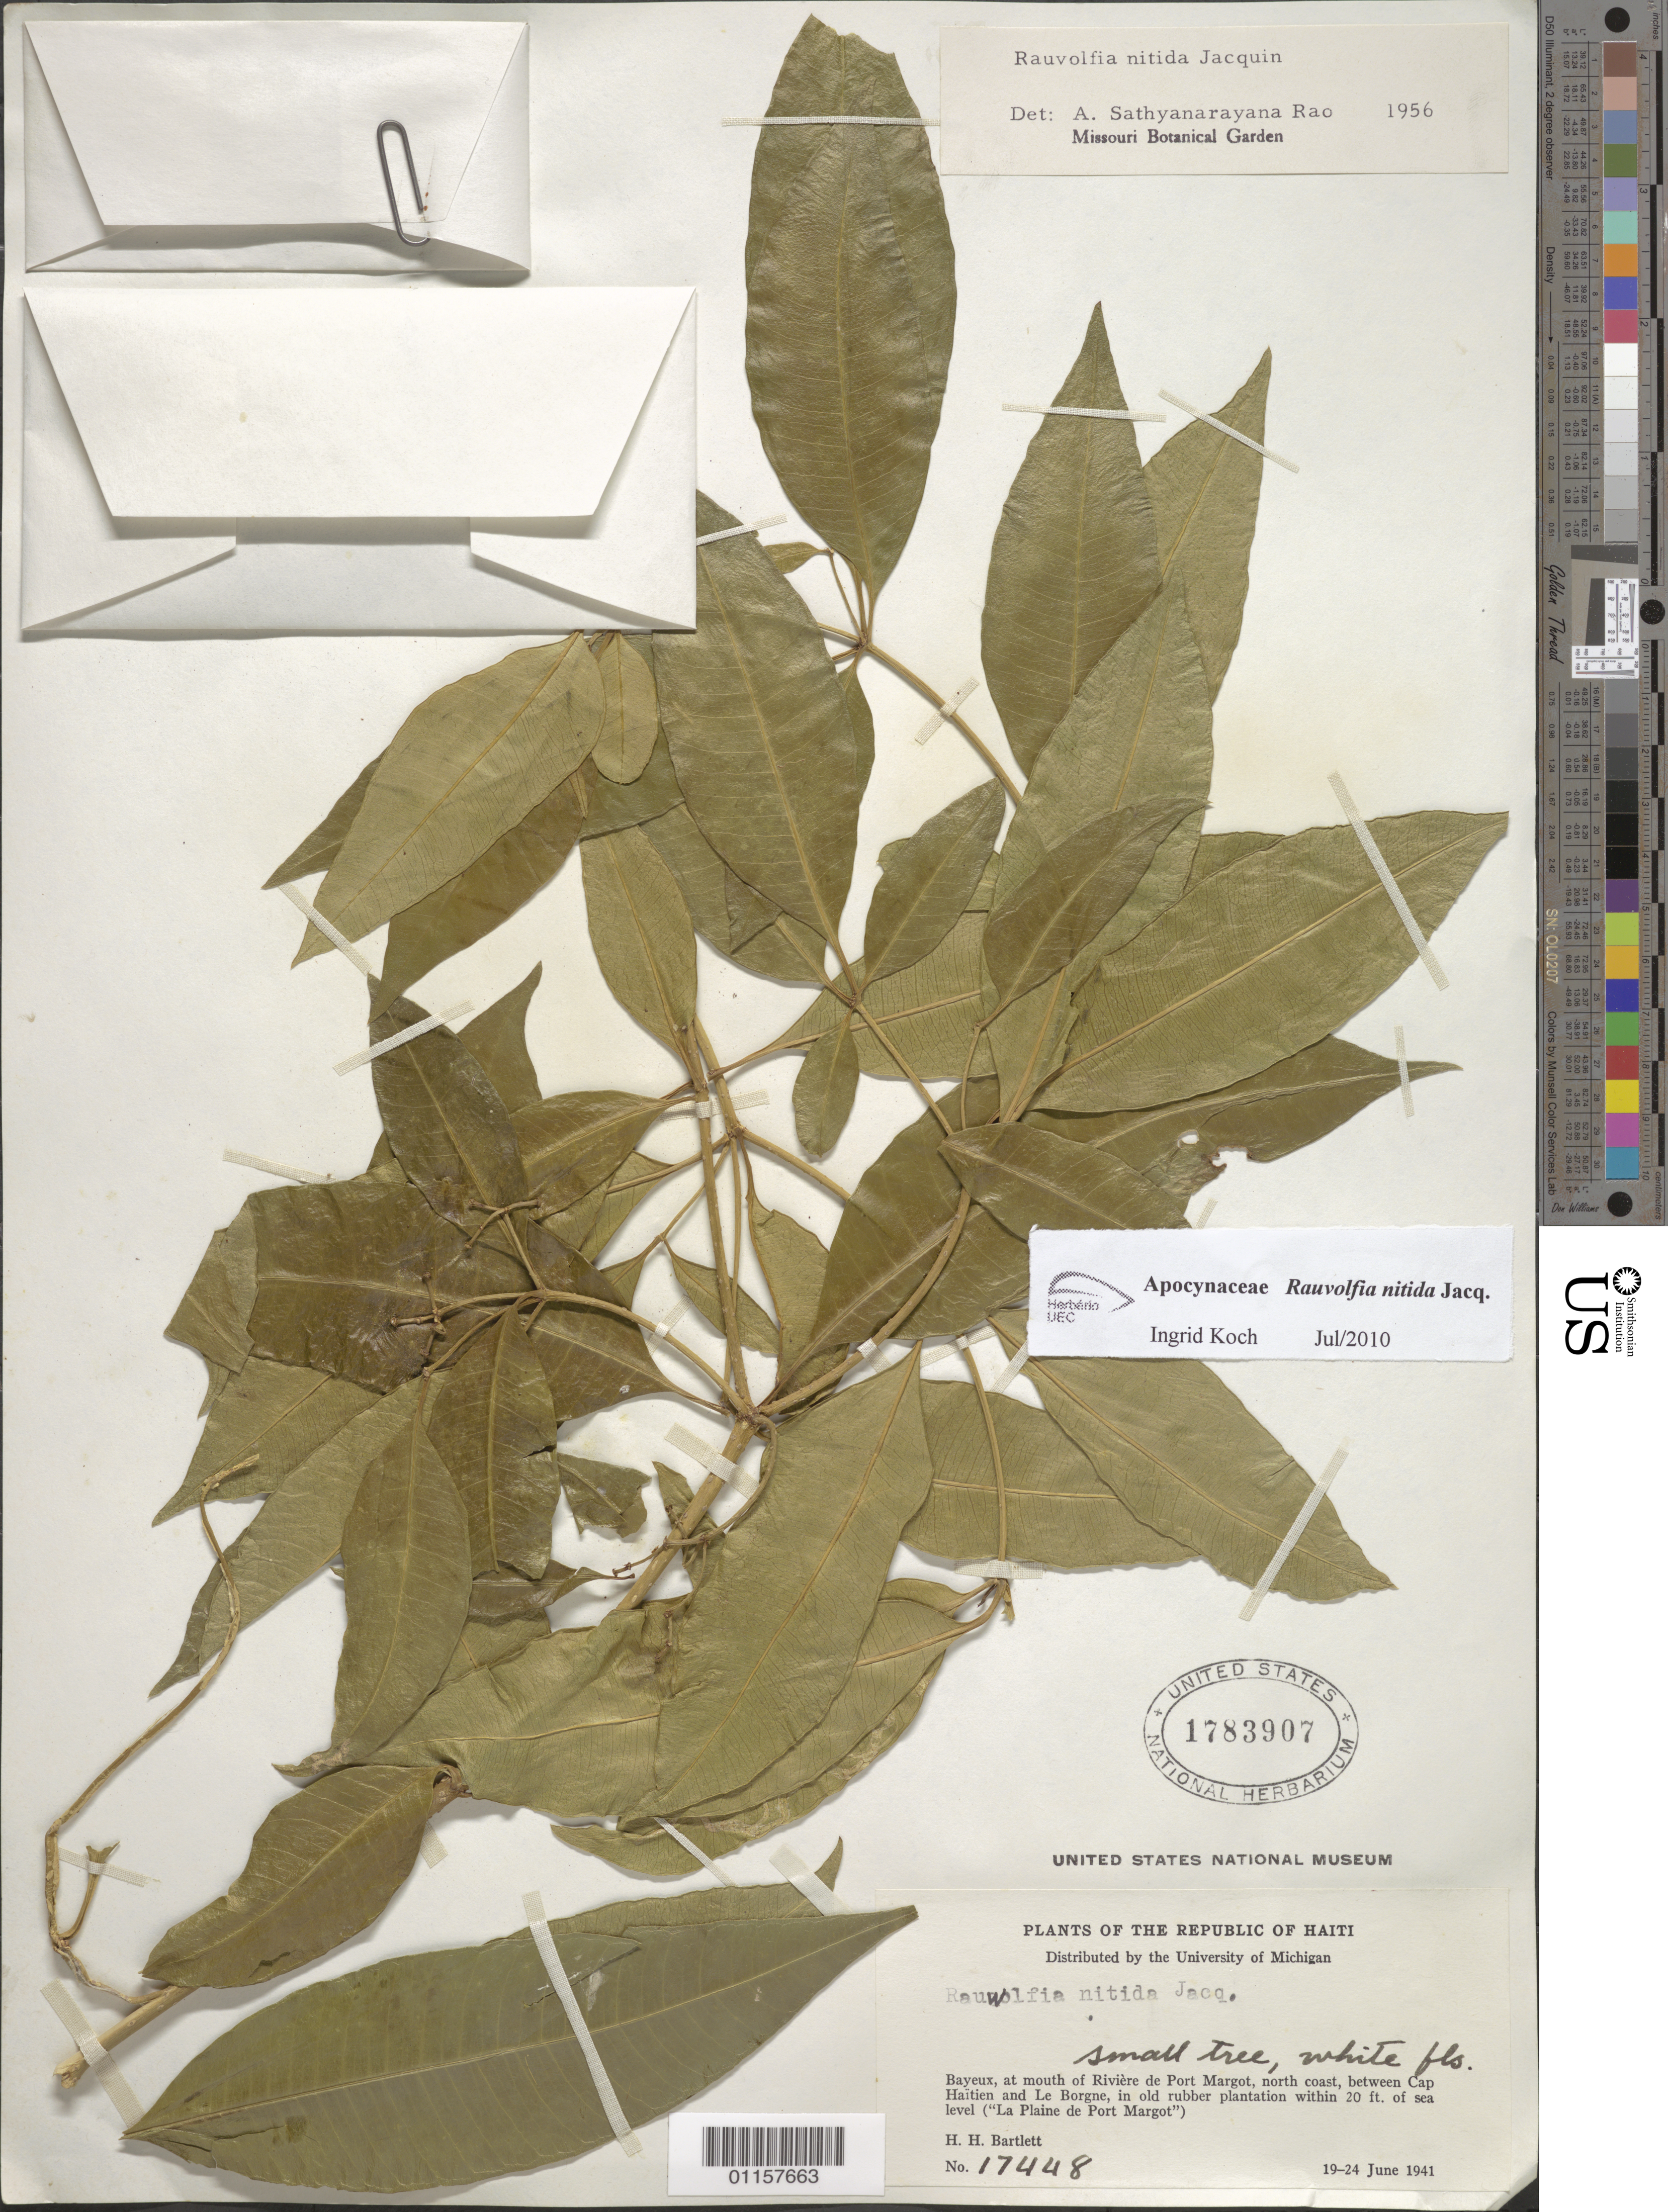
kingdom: Plantae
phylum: Tracheophyta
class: Magnoliopsida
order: Gentianales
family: Apocynaceae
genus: Rauvolfia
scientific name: Rauvolfia nitida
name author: Jacq.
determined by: Koch, I.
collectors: H. H. Bartlett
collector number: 17448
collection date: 1941-06-19/1941-06-24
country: Haiti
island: Hispaniola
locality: Bayeux, at mouth of Rivière de Port Margot, N coast, between Cap Haitien and le Borgne.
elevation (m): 6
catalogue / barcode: US 1783907